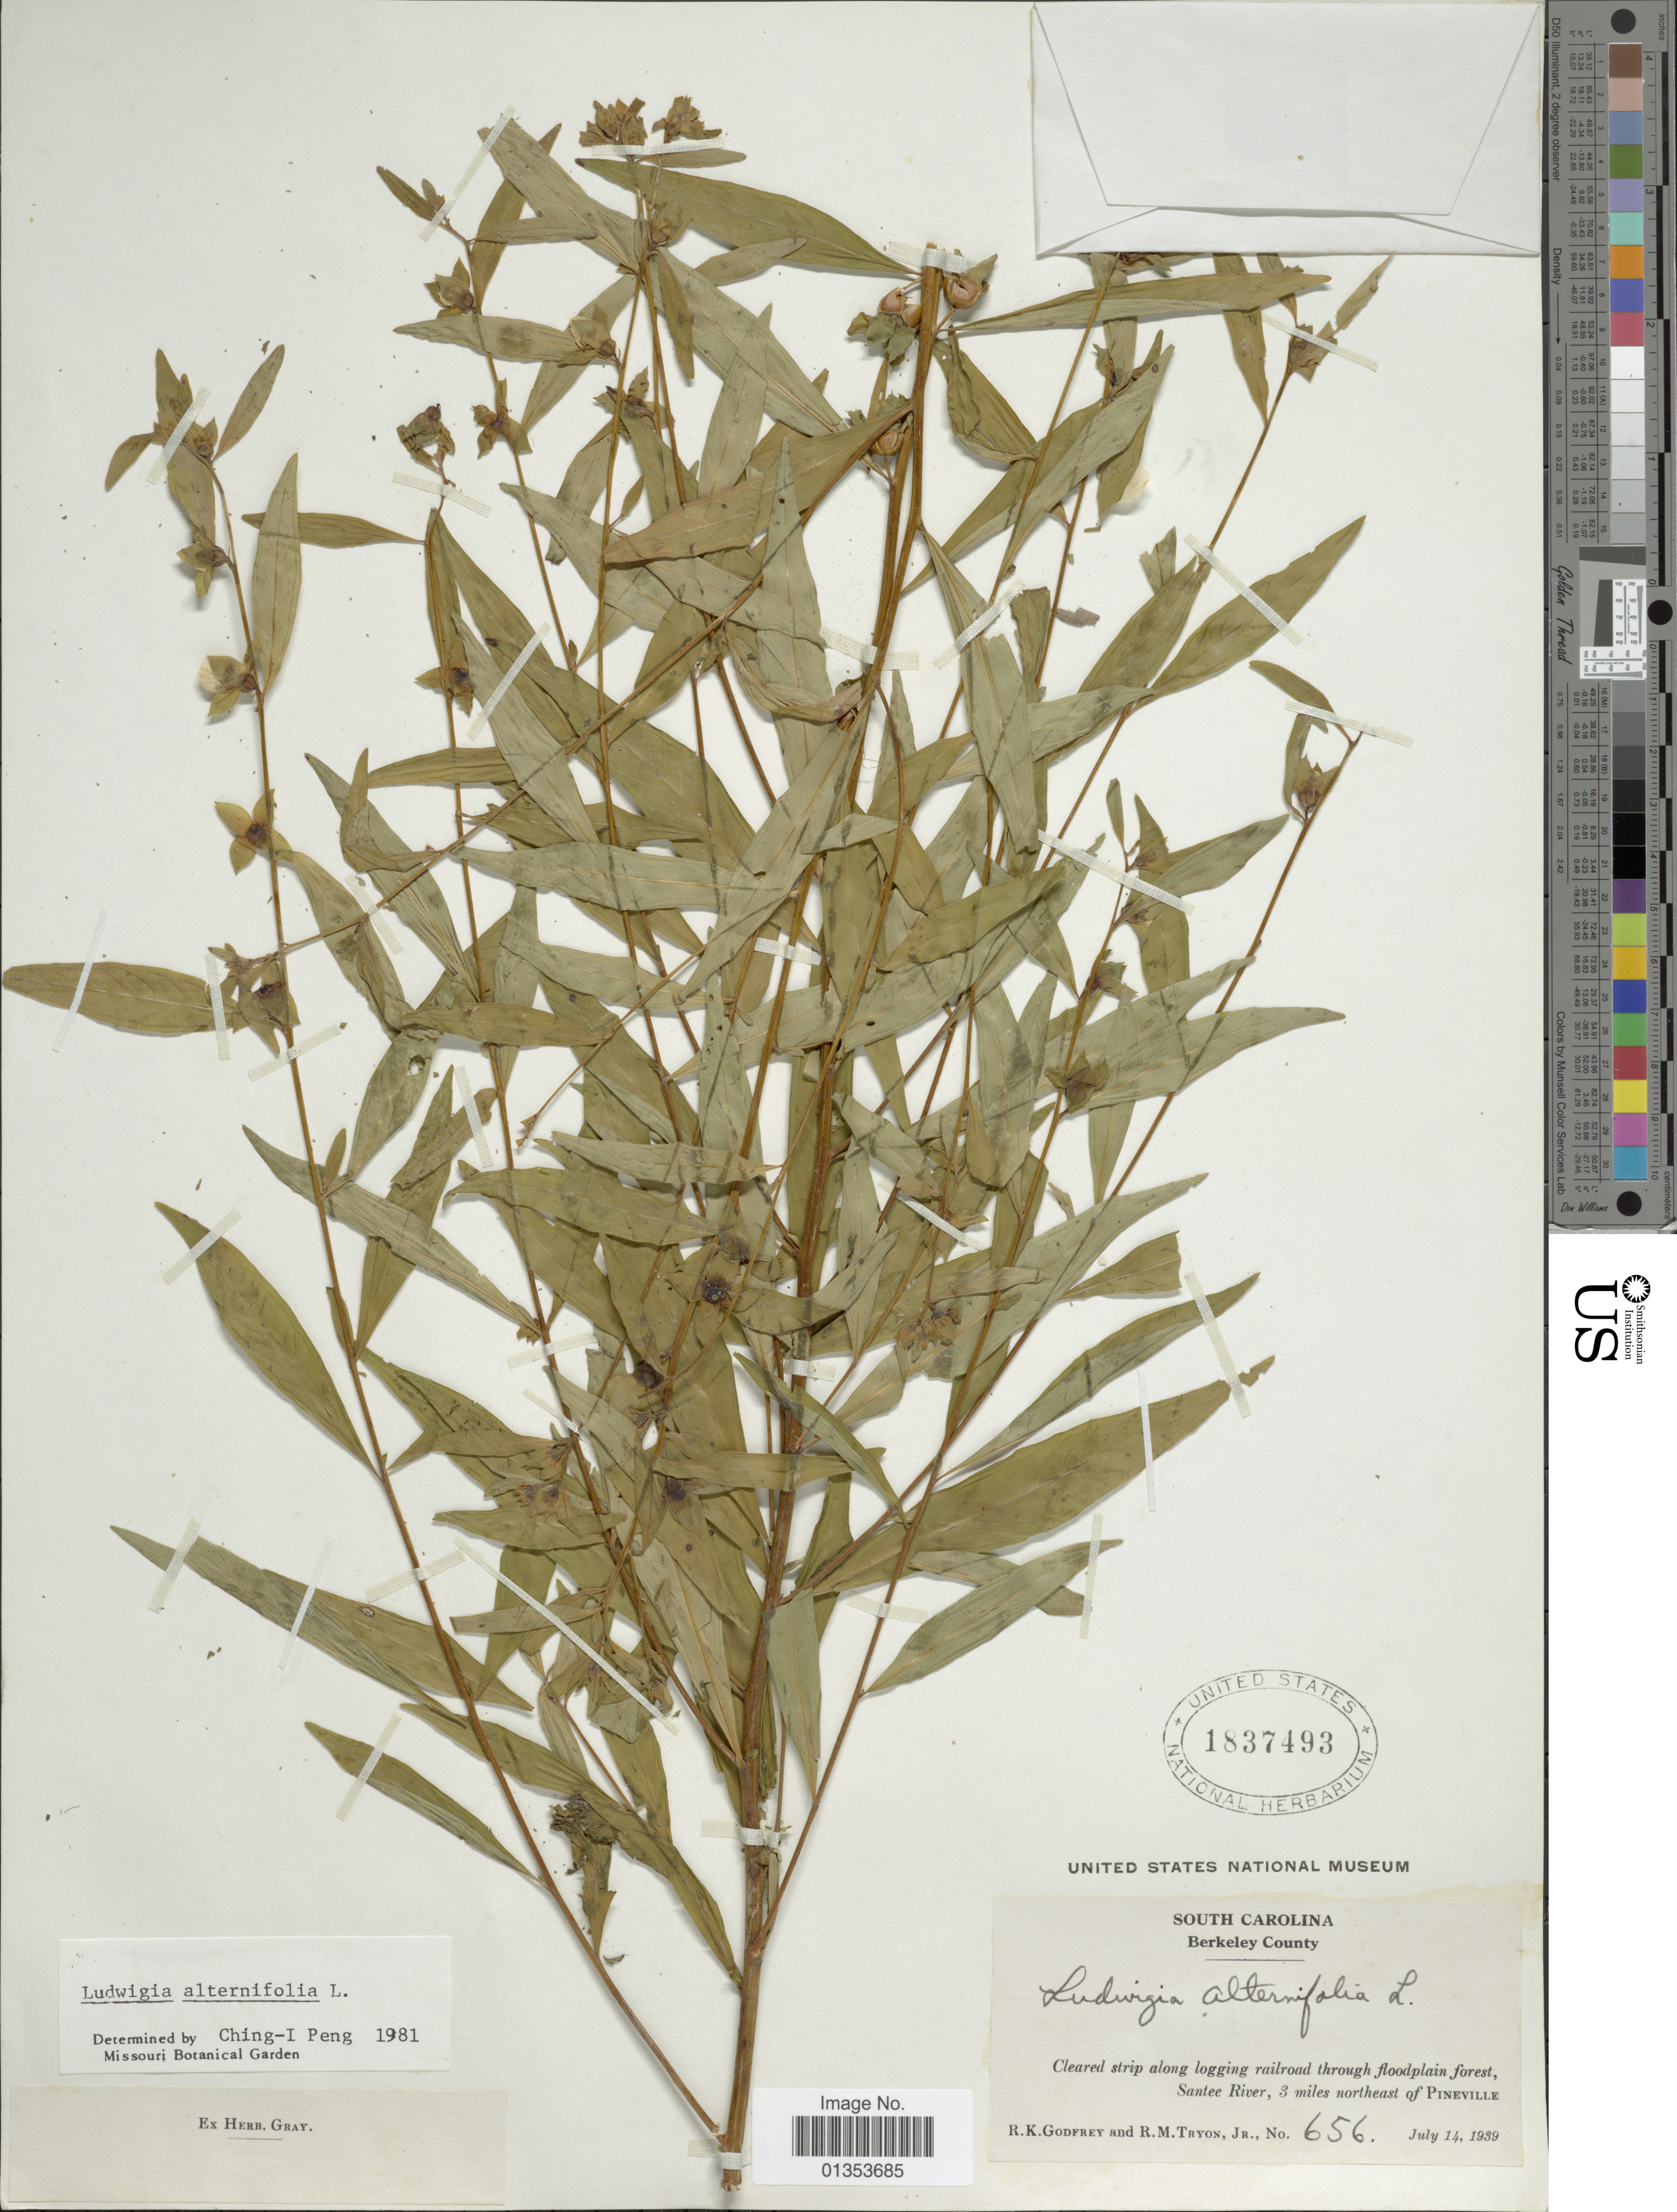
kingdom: Plantae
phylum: Tracheophyta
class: Magnoliopsida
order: Myrtales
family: Onagraceae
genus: Ludwigia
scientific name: Ludwigia alternifolia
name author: L.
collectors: R. K. Godfrey & R. M. Tryon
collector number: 656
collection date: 1939-07-14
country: United States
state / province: South Carolina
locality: Berkeley County, Cleared strip along logging railroad through floodplain forest, Santee River, 3 miles northeast of Pineville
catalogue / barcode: US 1837493